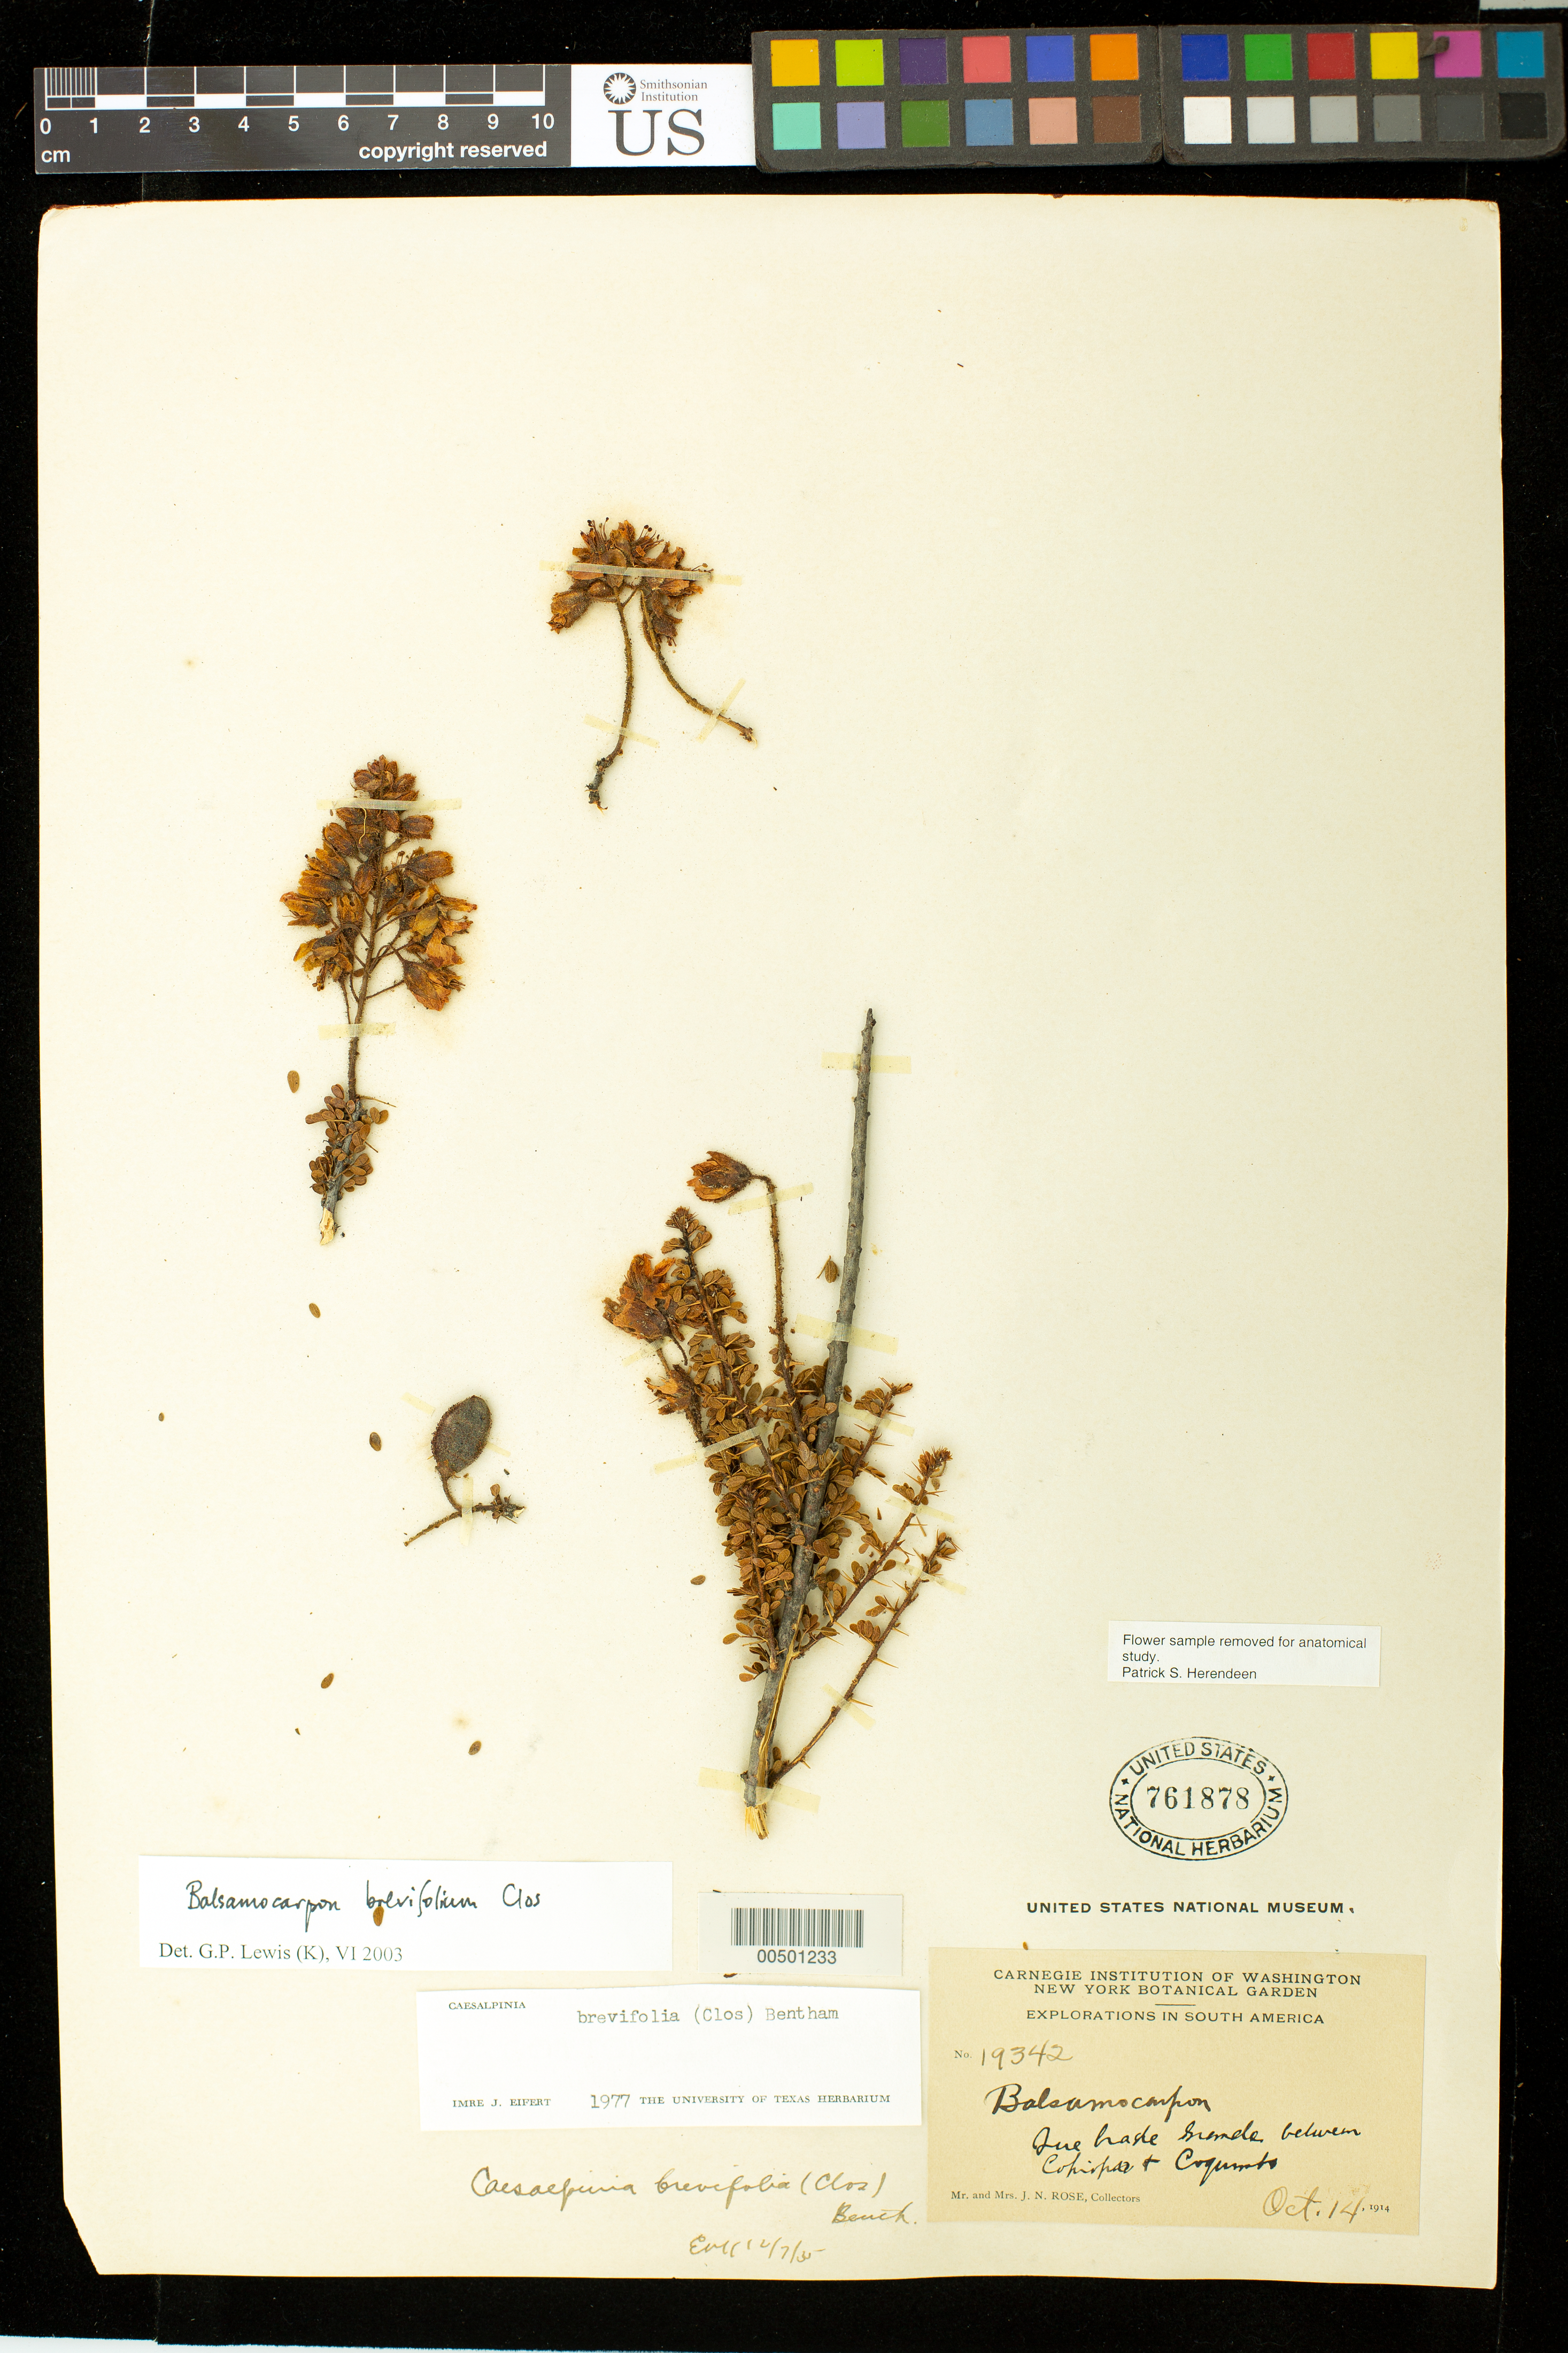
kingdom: Plantae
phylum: Tracheophyta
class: Magnoliopsida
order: Fabales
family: Fabaceae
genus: Balsamocarpon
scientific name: Balsamocarpon brevifolium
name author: Clos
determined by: Lewis, Gwilym P.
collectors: J. N. Rose & J. N. Rose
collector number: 19342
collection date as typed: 14 Oct 1914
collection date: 1914-10-14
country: Chile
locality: Between copiopoa and coquimbo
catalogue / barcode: US 761878